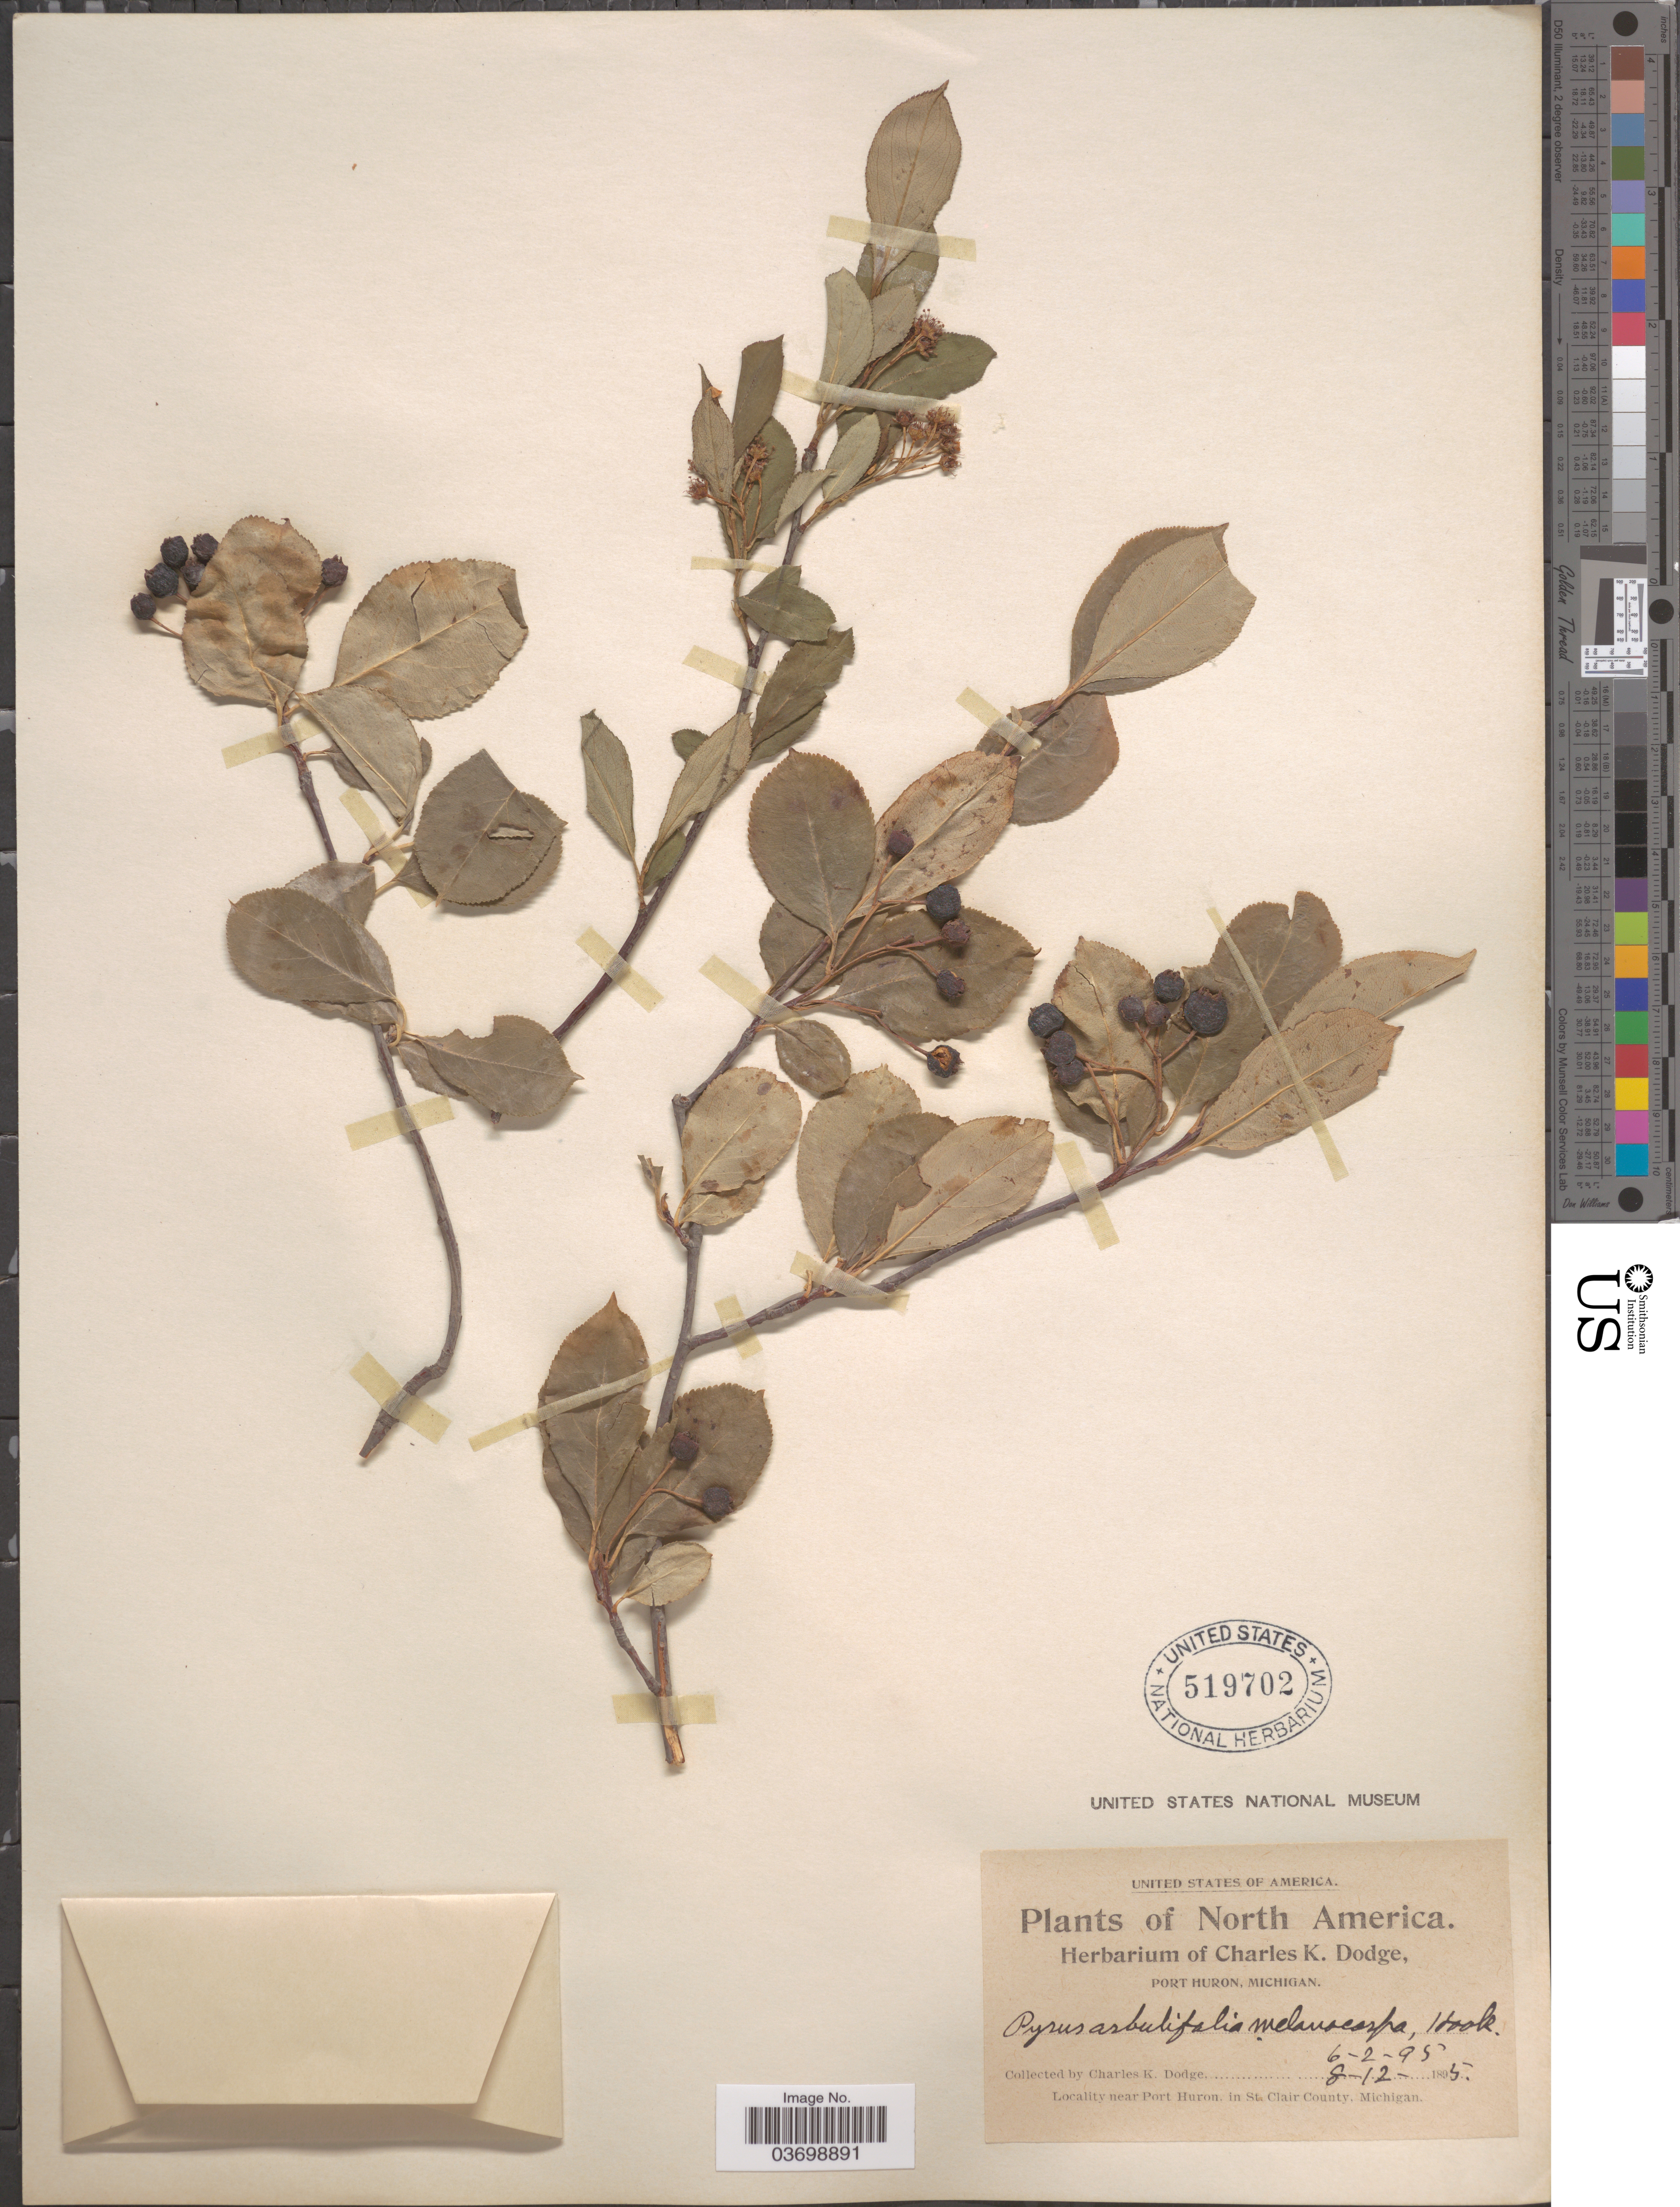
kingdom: Plantae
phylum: Tracheophyta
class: Magnoliopsida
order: Rosales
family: Rosaceae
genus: Aronia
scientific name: Aronia melanocarpa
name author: (Michx.) Elliott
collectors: C. K. Dodge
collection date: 1895-06-02/1895-08-12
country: United States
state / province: Michigan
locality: Near Port Huron, in St. Clair County.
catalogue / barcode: US 519702